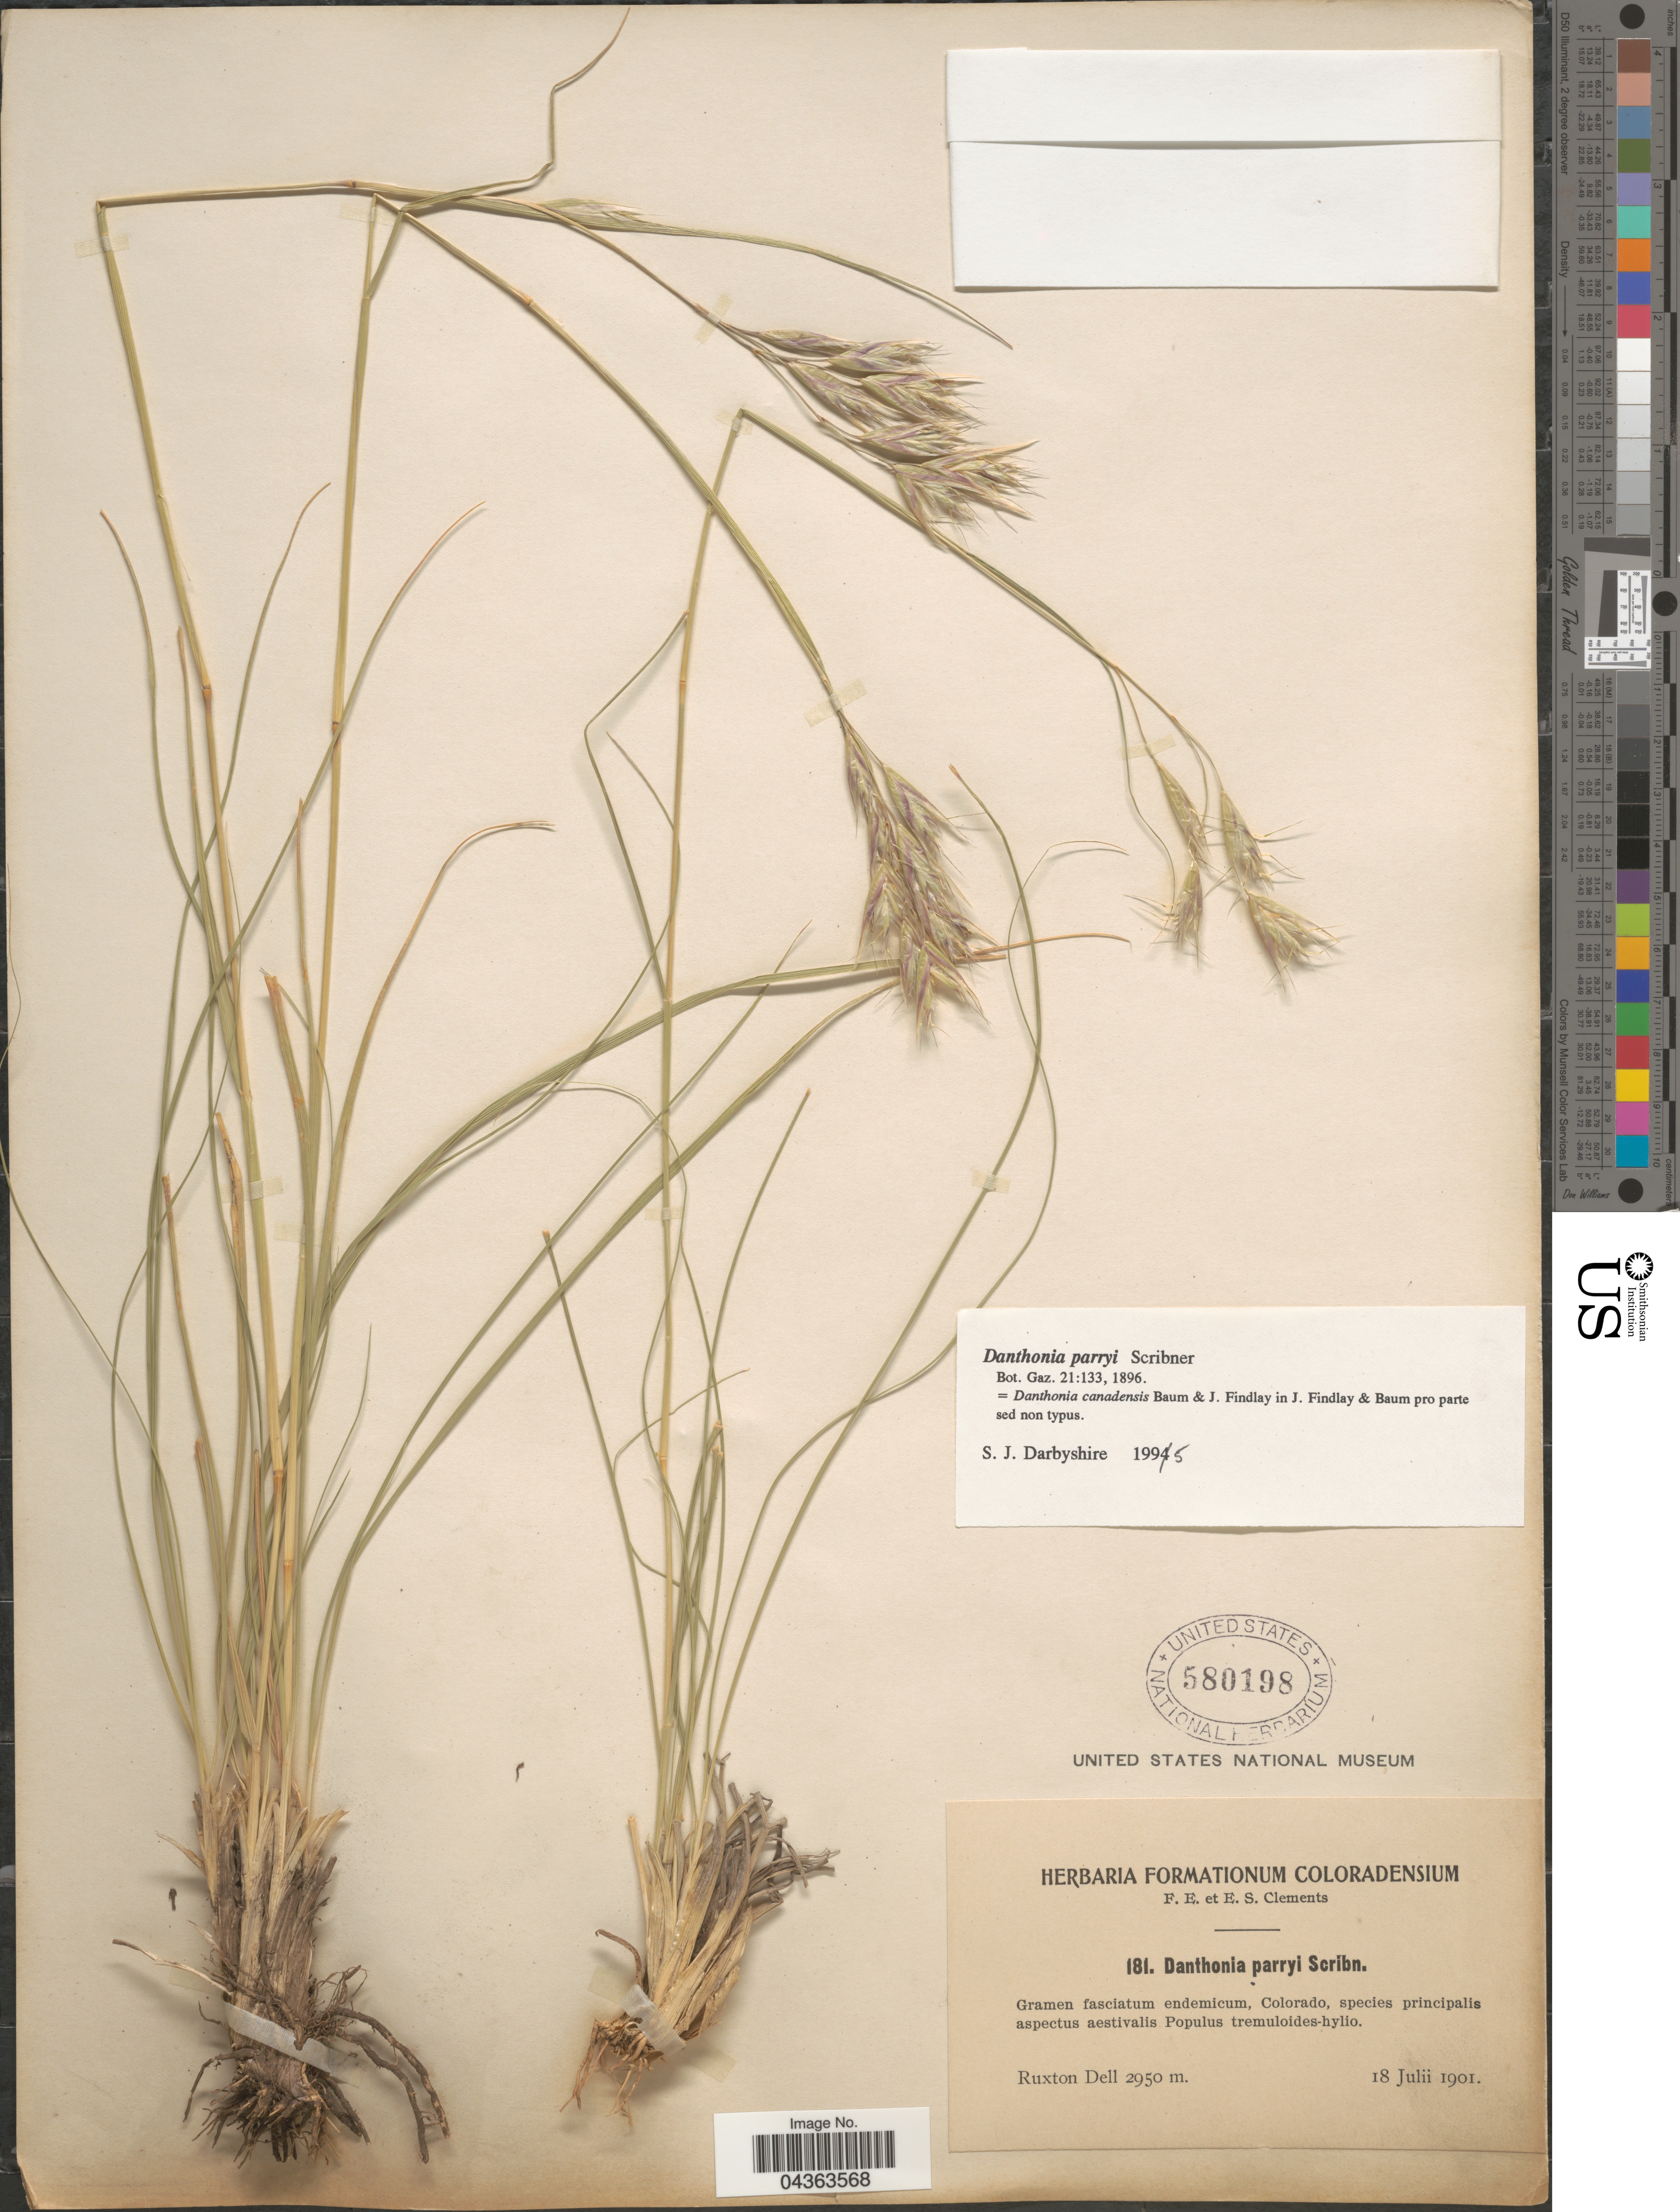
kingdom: Plantae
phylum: Tracheophyta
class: Liliopsida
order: Poales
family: Poaceae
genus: Danthonia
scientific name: Danthonia parryi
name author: Scribn.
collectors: F. E. Clements & E. S. Clements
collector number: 181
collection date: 1901-08-14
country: United States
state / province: Colorado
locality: Ruxton Dell.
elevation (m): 2950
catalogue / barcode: US 580198